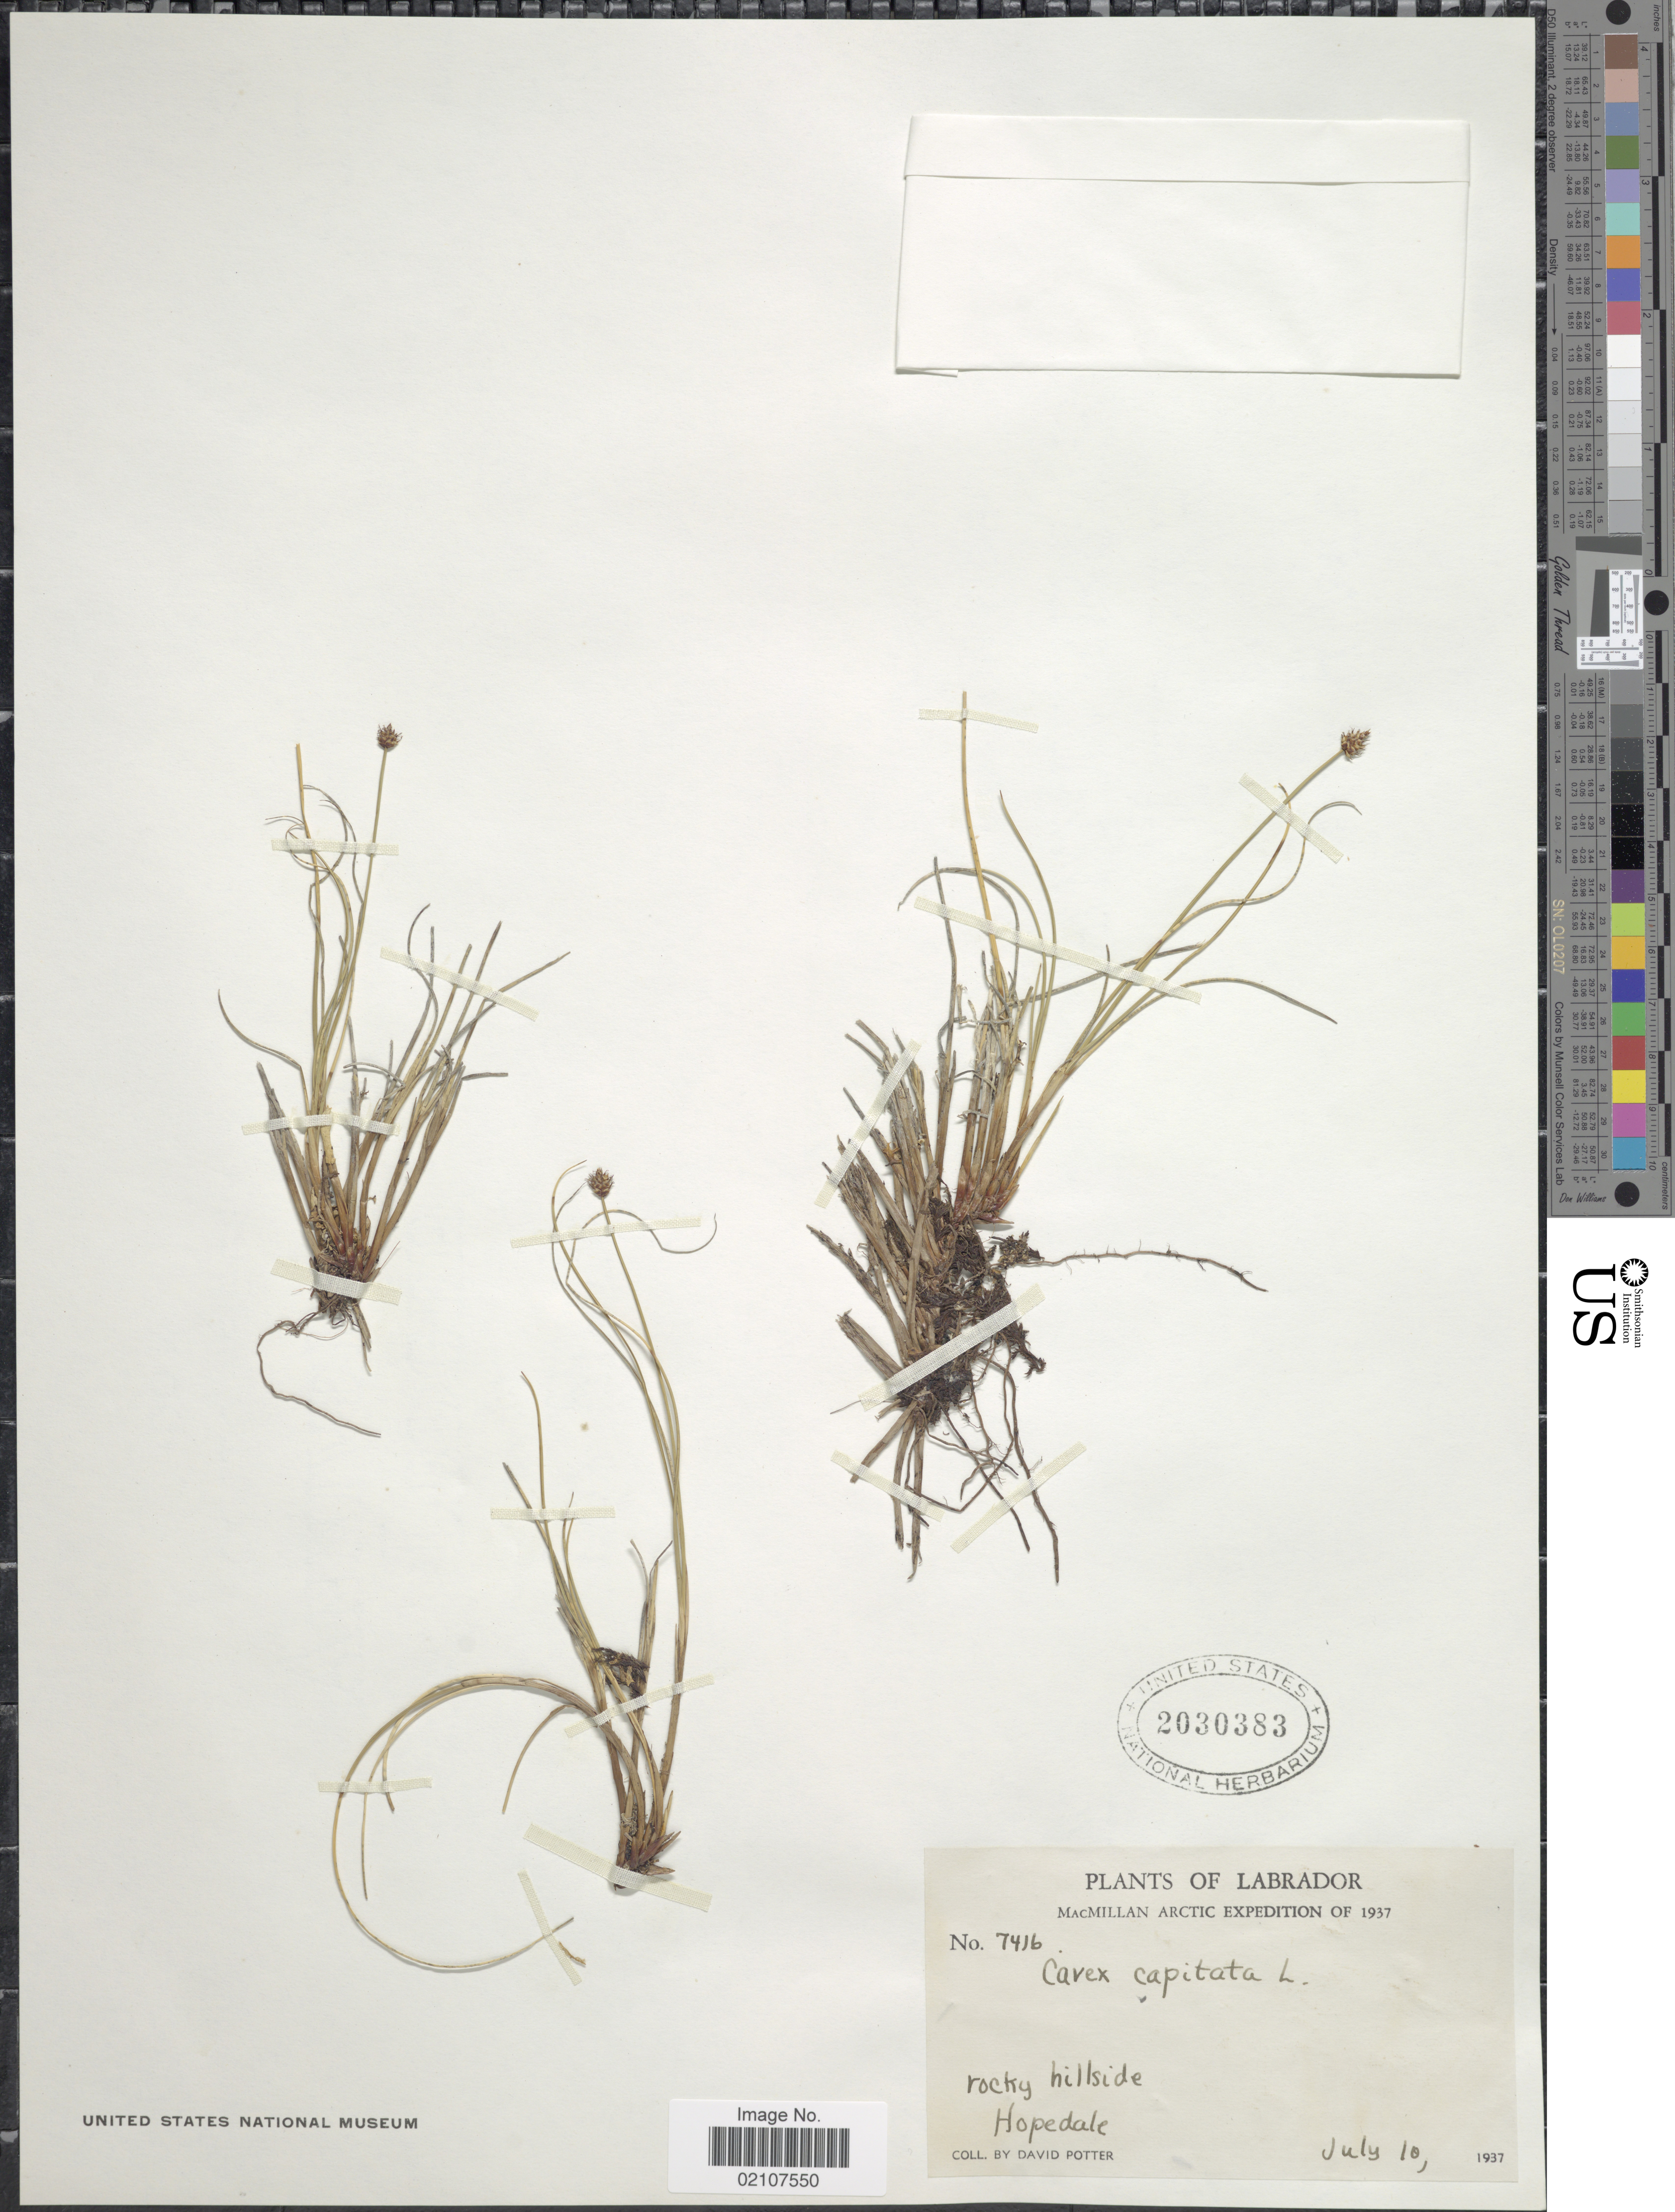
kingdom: Plantae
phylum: Tracheophyta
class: Liliopsida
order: Poales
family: Cyperaceae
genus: Carex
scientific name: Carex capitata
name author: L.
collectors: D. Potter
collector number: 7416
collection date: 1937-07-10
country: Canada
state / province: Newfoundland and Labrador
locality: Labrador, rocky hillside, Hopedale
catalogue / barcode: US 2030383